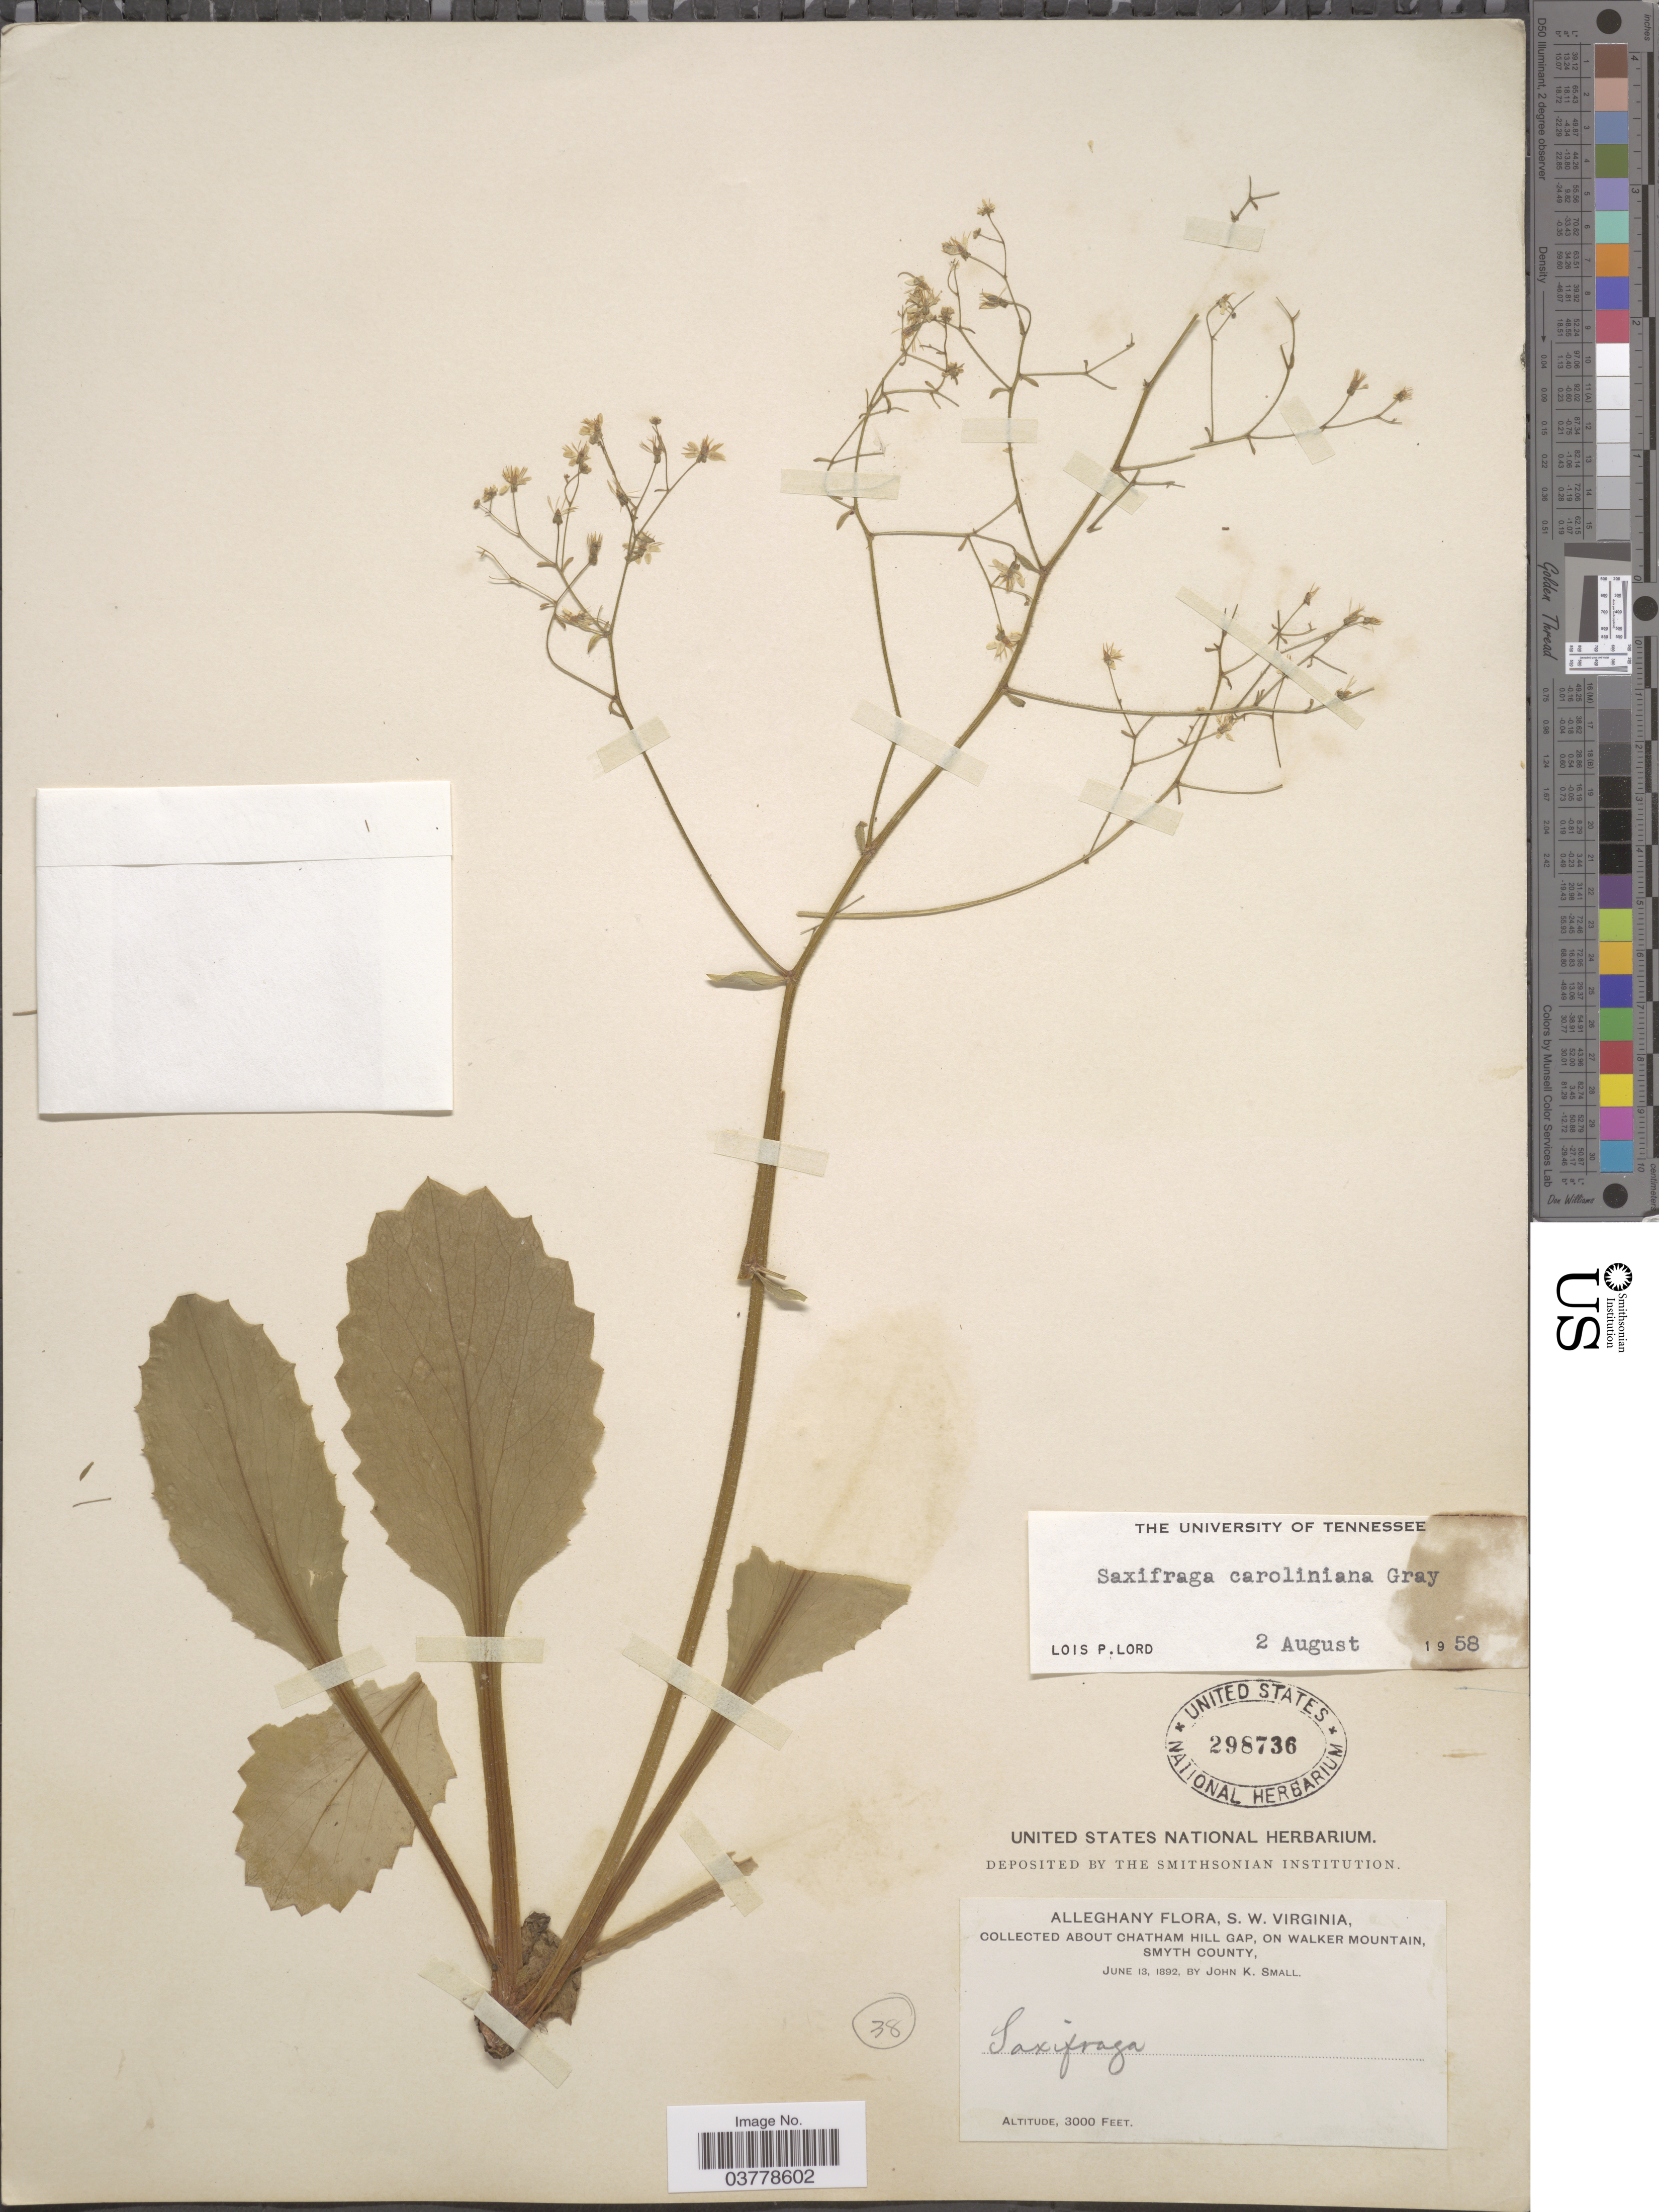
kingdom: Plantae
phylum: Tracheophyta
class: Magnoliopsida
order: Saxifragales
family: Saxifragaceae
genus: Micranthes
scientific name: Micranthes caroliniana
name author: (A. Gray) Small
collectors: J. K. Small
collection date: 1892-06-13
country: United States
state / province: Virginia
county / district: Smyth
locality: Alleghany, S. W. Virginia. About Chatham Hill Gap, on Walker Mountain.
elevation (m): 914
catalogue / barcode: US 298736